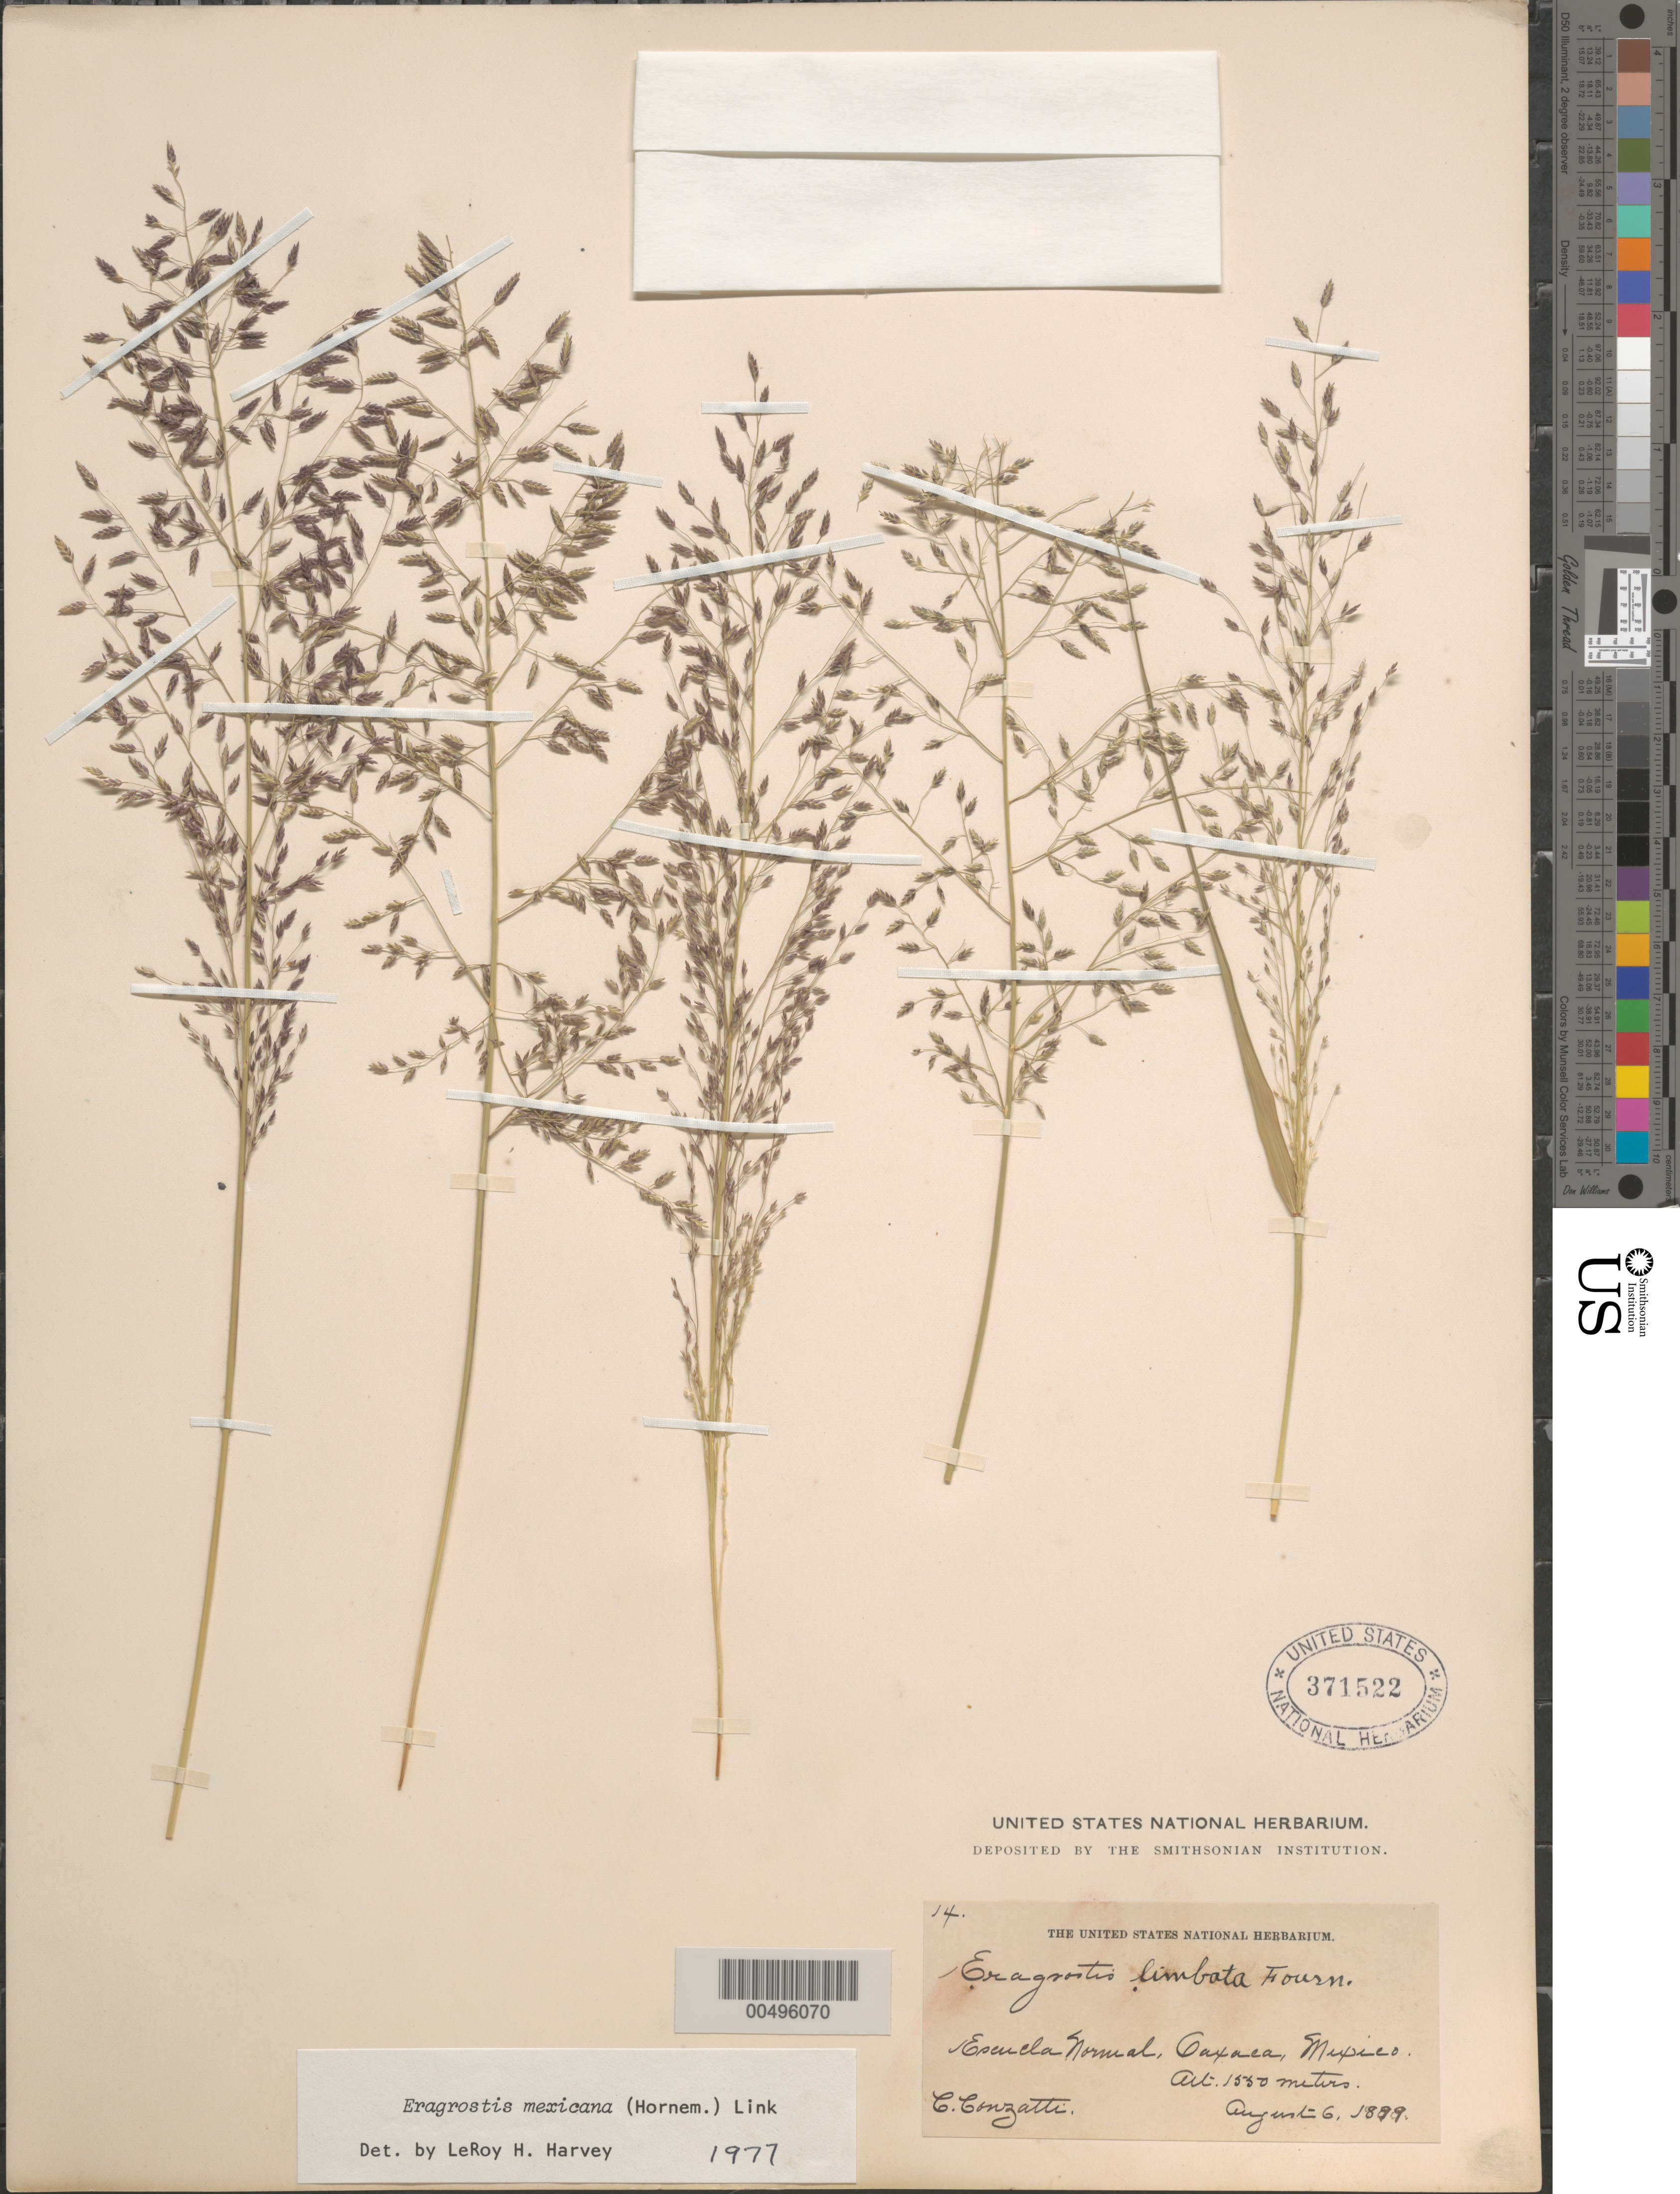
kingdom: Plantae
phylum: Tracheophyta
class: Liliopsida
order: Poales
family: Poaceae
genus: Eragrostis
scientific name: Eragrostis mexicana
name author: (Hornem.) Link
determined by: Harvey, L. H.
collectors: C. Conzatti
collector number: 14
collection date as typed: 6 Aug 1899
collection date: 1899-08-06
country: Mexico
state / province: Oaxaca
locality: Escuela Normal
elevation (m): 1550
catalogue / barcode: US 371522